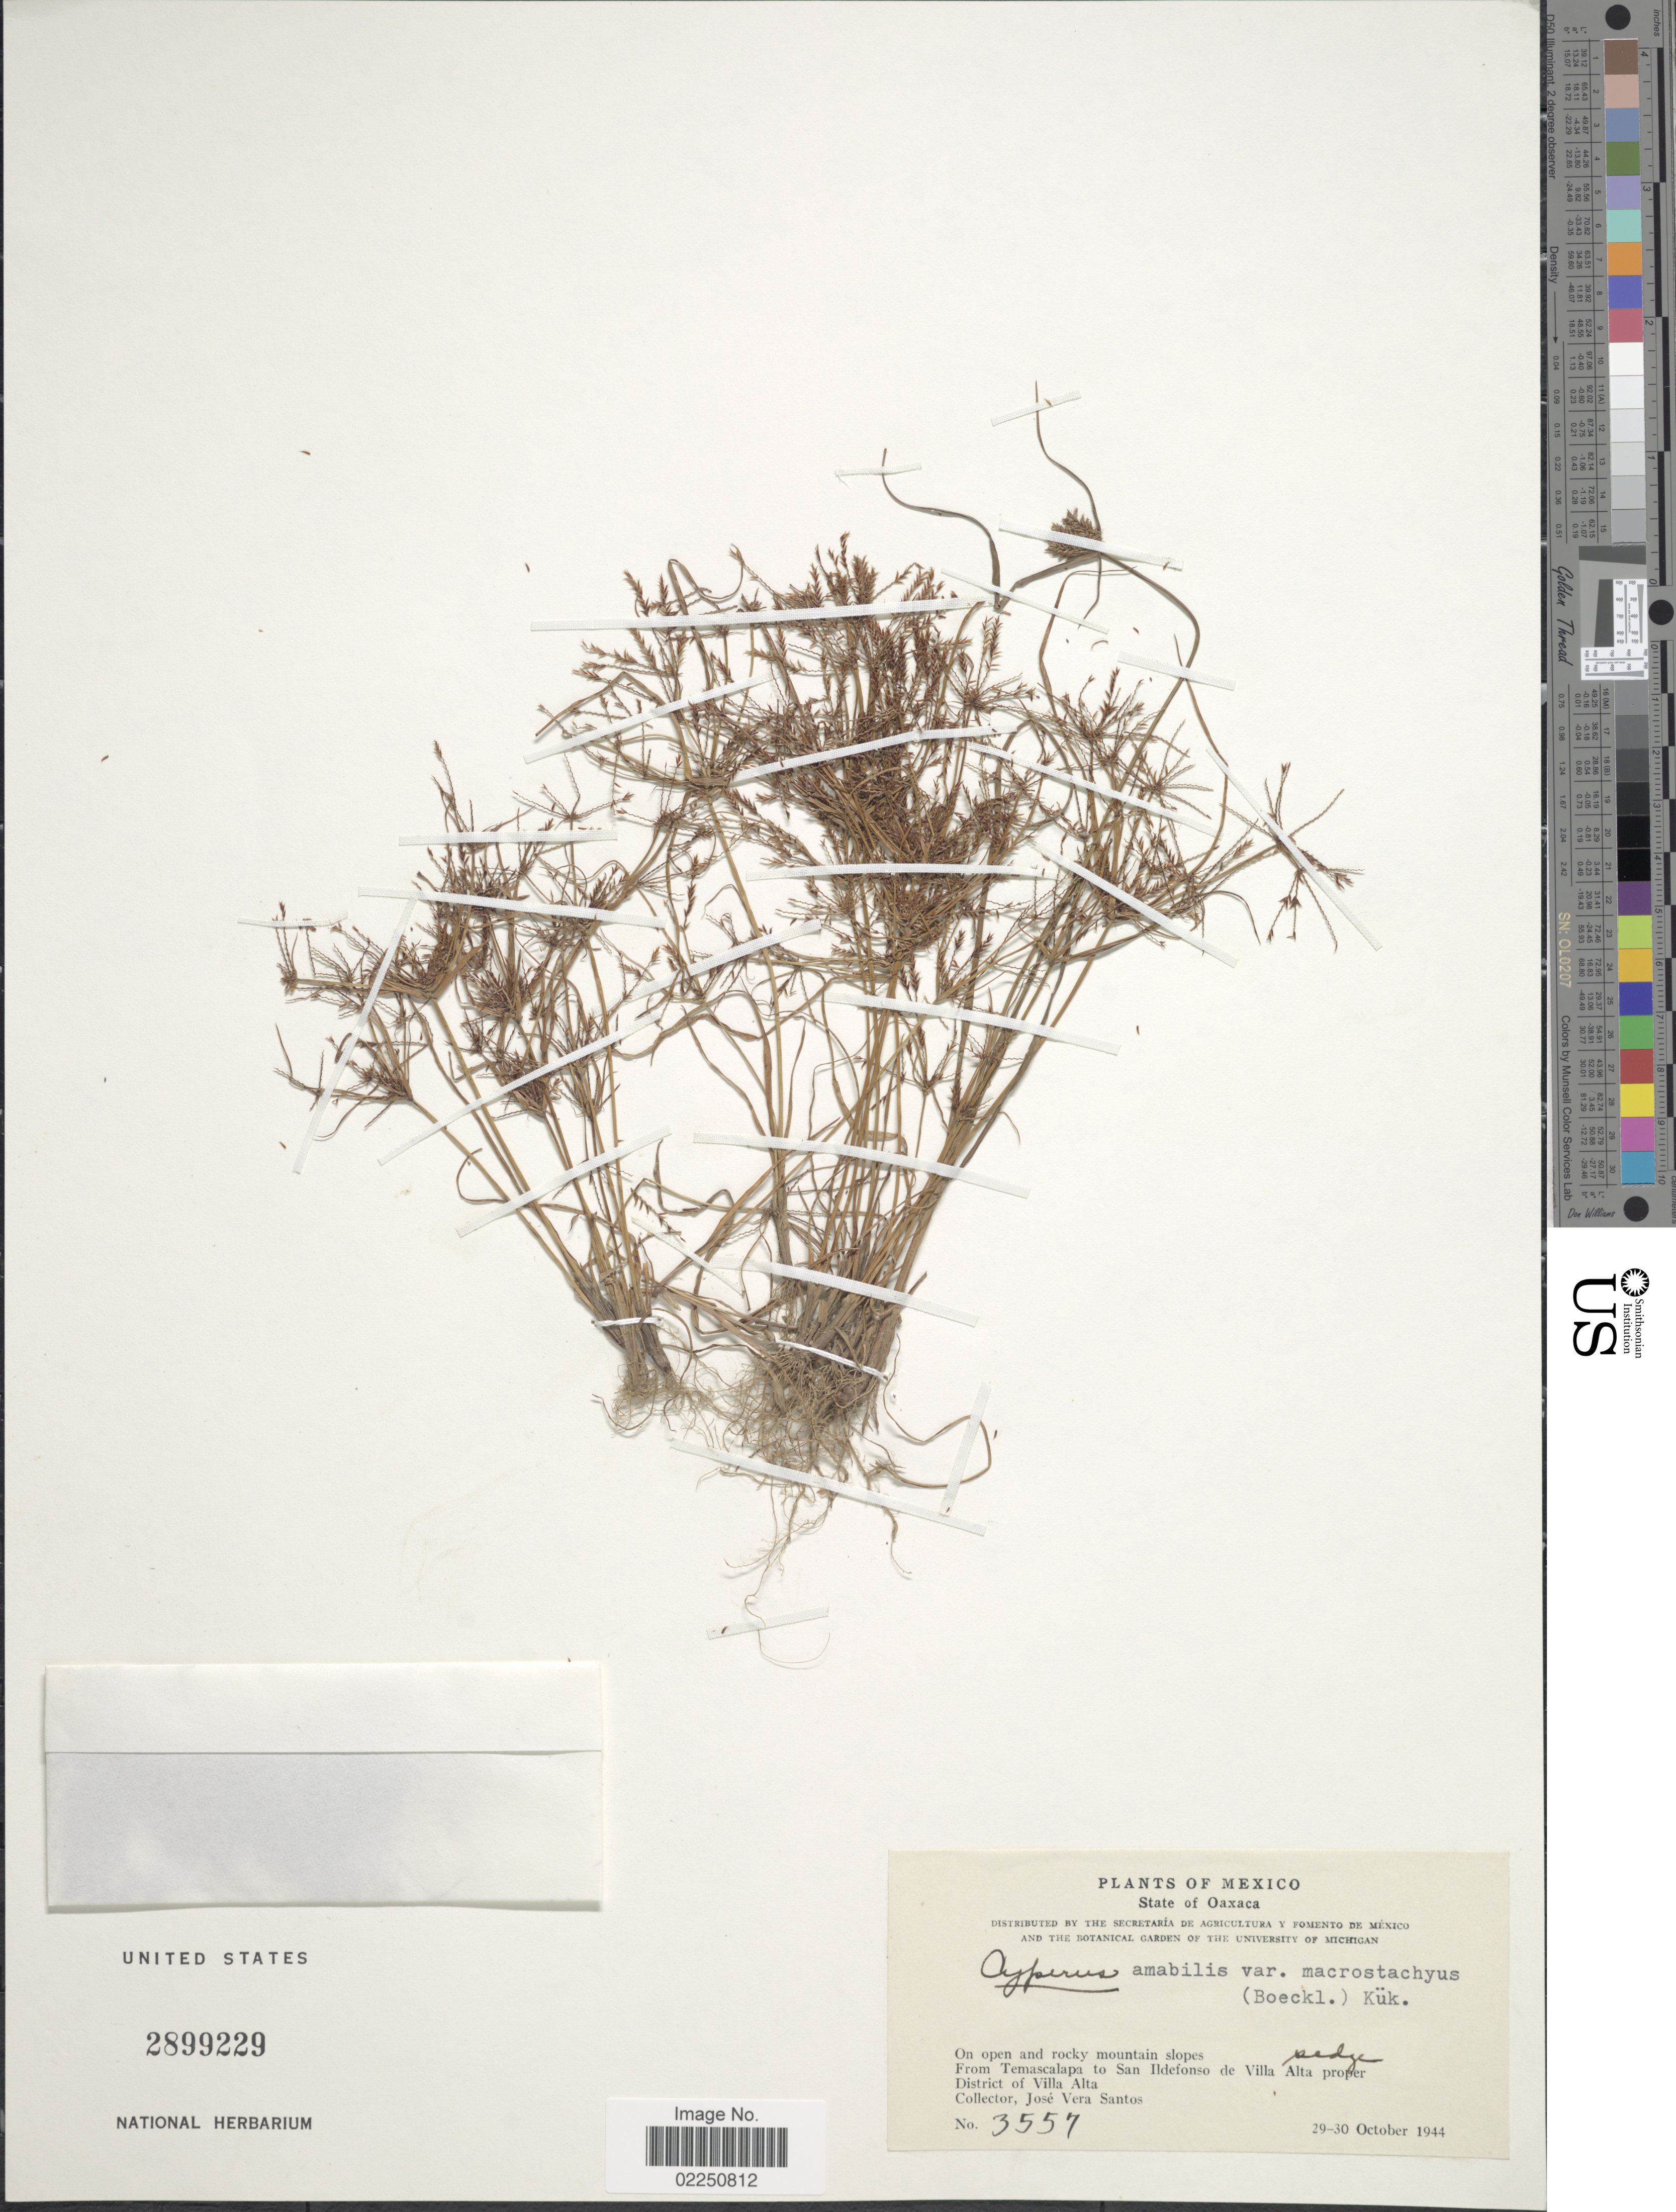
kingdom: Plantae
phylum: Tracheophyta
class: Liliopsida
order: Poales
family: Cyperaceae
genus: Cyperus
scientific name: Cyperus amabilis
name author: Vahl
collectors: J. Santos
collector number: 3557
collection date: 1944-10-29/1944-10-30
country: Mexico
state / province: Oaxaca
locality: From Temascalapa to San Ildefonso de Villa Alta proper. District of Villa Alta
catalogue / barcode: US 2899229